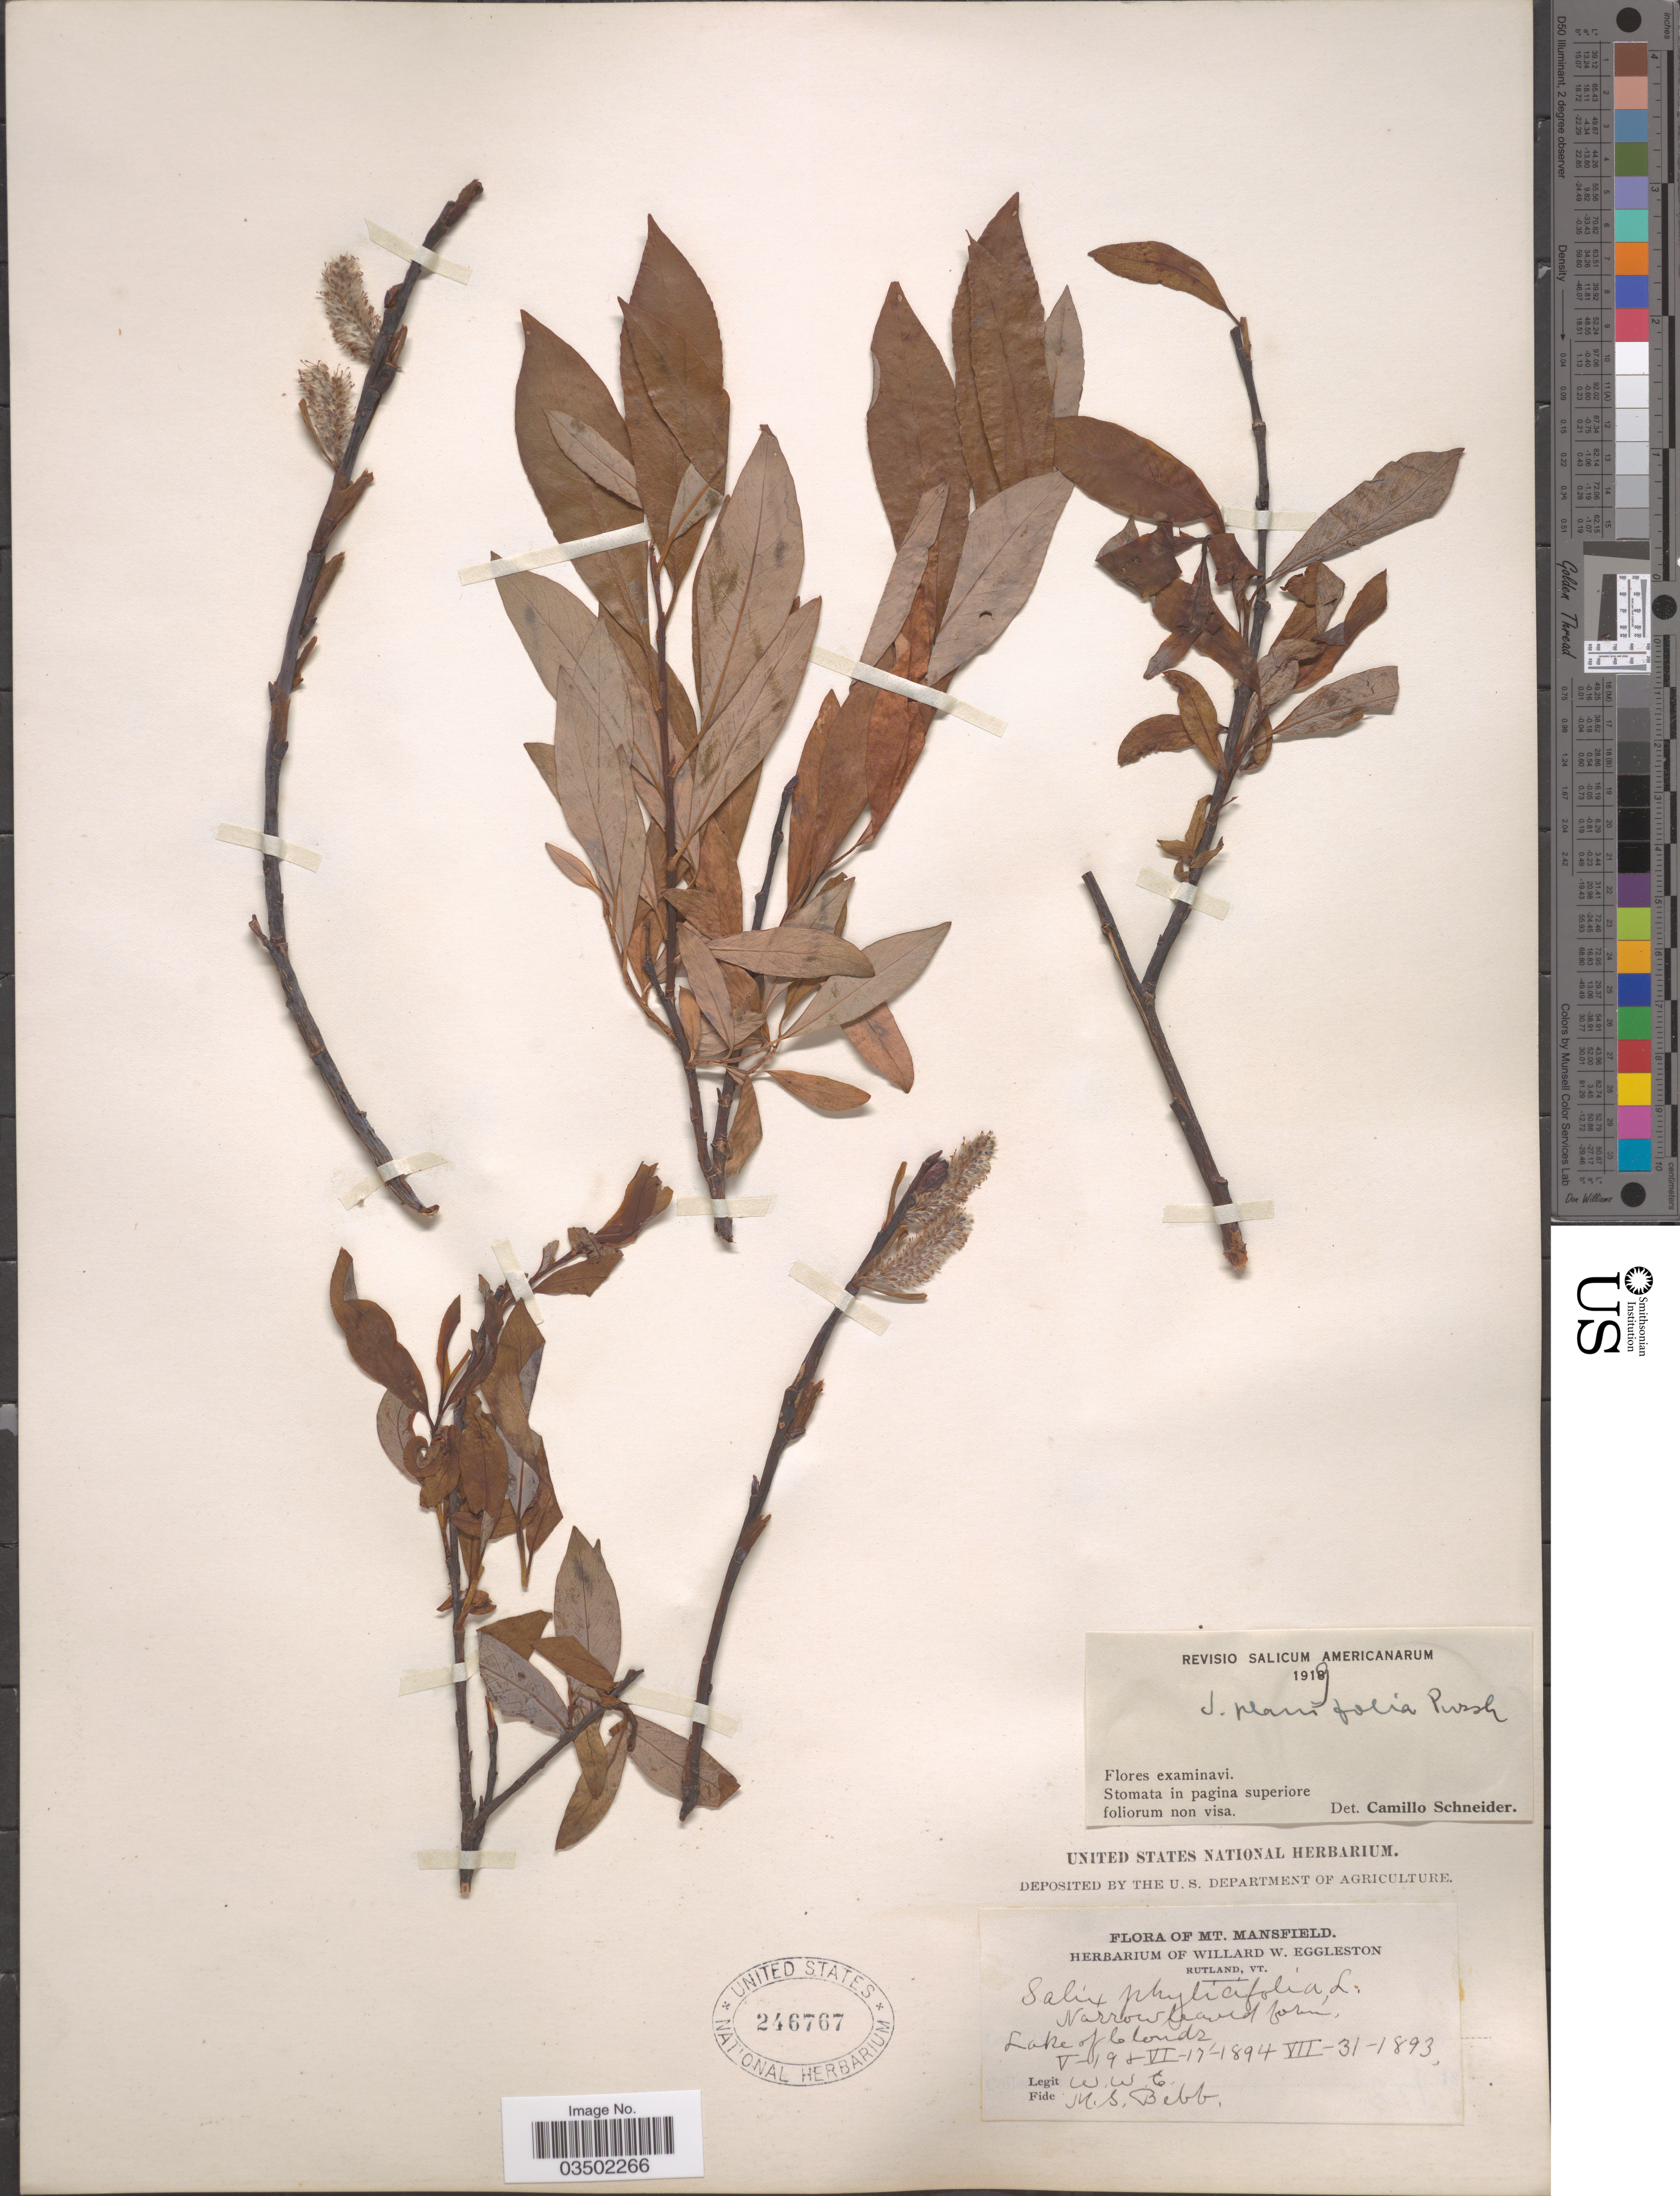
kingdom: Plantae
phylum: Tracheophyta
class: Magnoliopsida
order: Malpighiales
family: Salicaceae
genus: Salix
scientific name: Salix planifolia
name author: Pursh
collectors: W. W. Eggleston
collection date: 1893-07-31/1894-06-17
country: United States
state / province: Vermont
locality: Mt. Mansfield. Lake of Clouds.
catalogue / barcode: US 246767